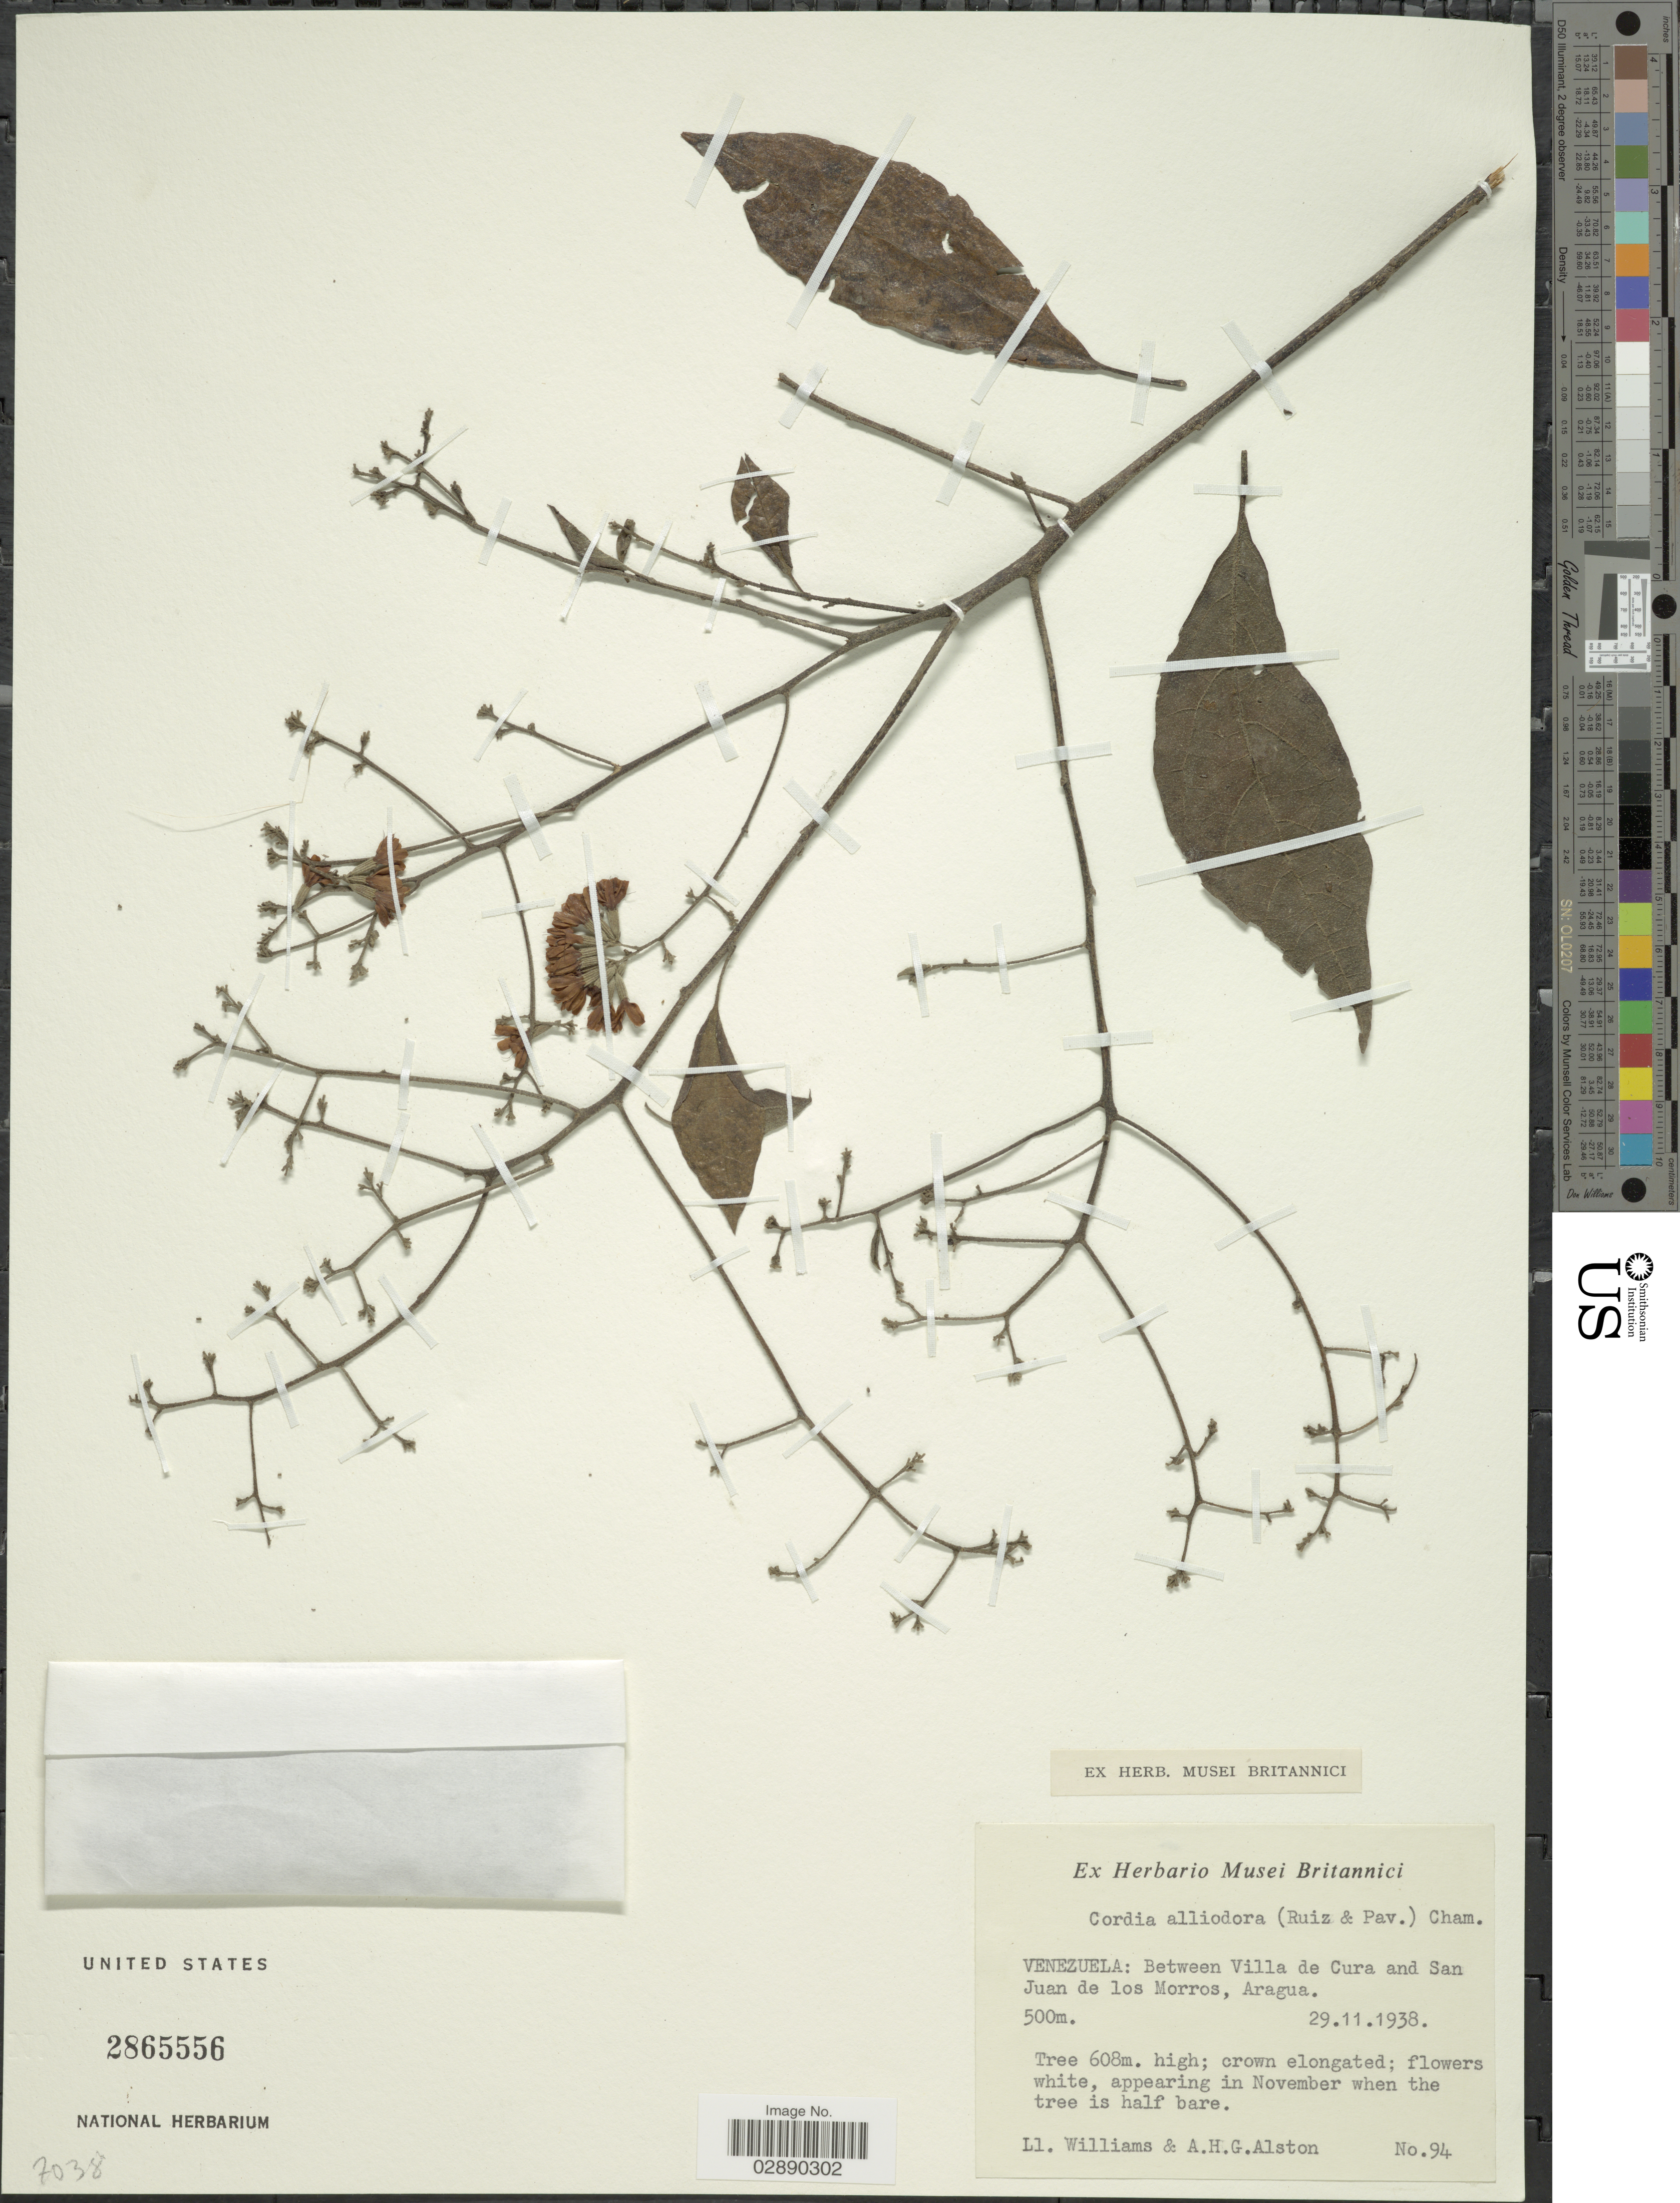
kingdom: Plantae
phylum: Tracheophyta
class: Magnoliopsida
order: Boraginales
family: Cordiaceae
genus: Cordia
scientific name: Cordia alliodora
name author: (Ruiz & Pav.) Oken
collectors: Ll. Williams & A. H. Alston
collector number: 94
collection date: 1938-11-29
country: Venezuela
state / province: Aragua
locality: Between Villa de Cura and San Juan de los Morros.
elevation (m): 500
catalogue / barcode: US 2865556